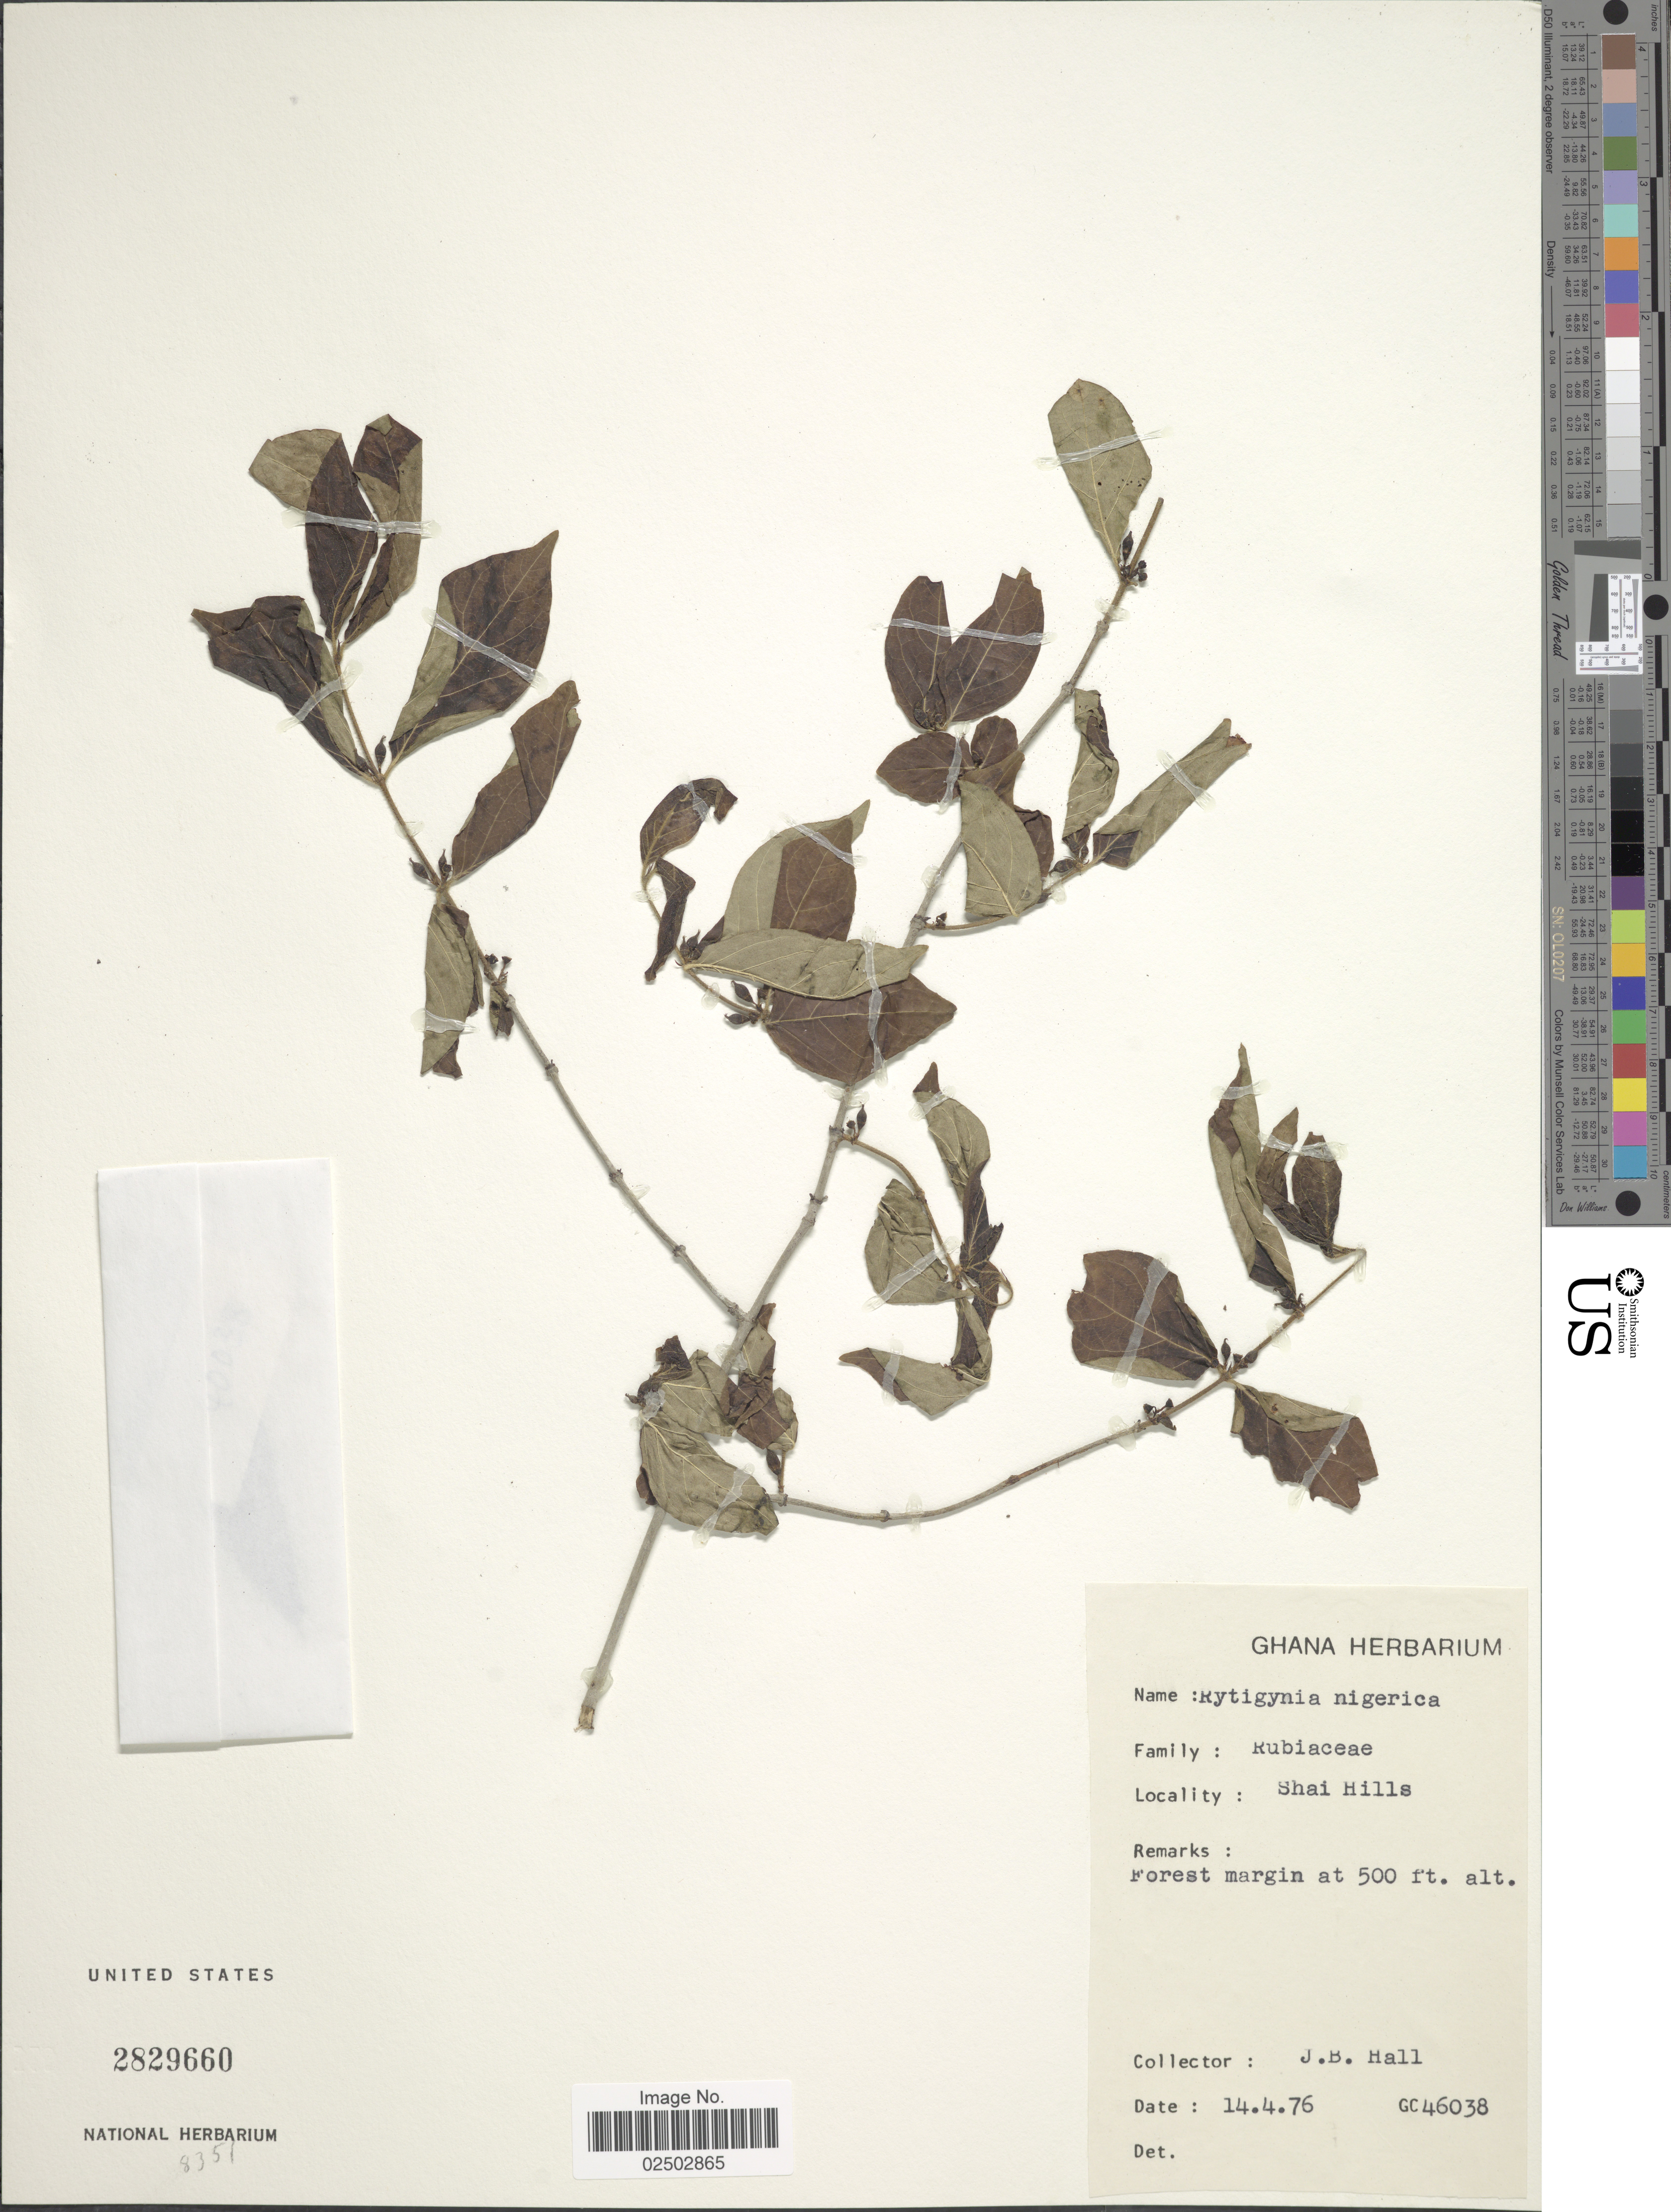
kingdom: Plantae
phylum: Tracheophyta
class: Magnoliopsida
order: Gentianales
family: Rubiaceae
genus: Rytigynia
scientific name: Rytigynia nigerica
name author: (S. Moore) Robyns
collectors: J. Hall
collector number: GC46038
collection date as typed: Transcribed d/m/y: 14/4/76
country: Ghana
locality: Shai Hills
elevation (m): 152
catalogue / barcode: US 2829660